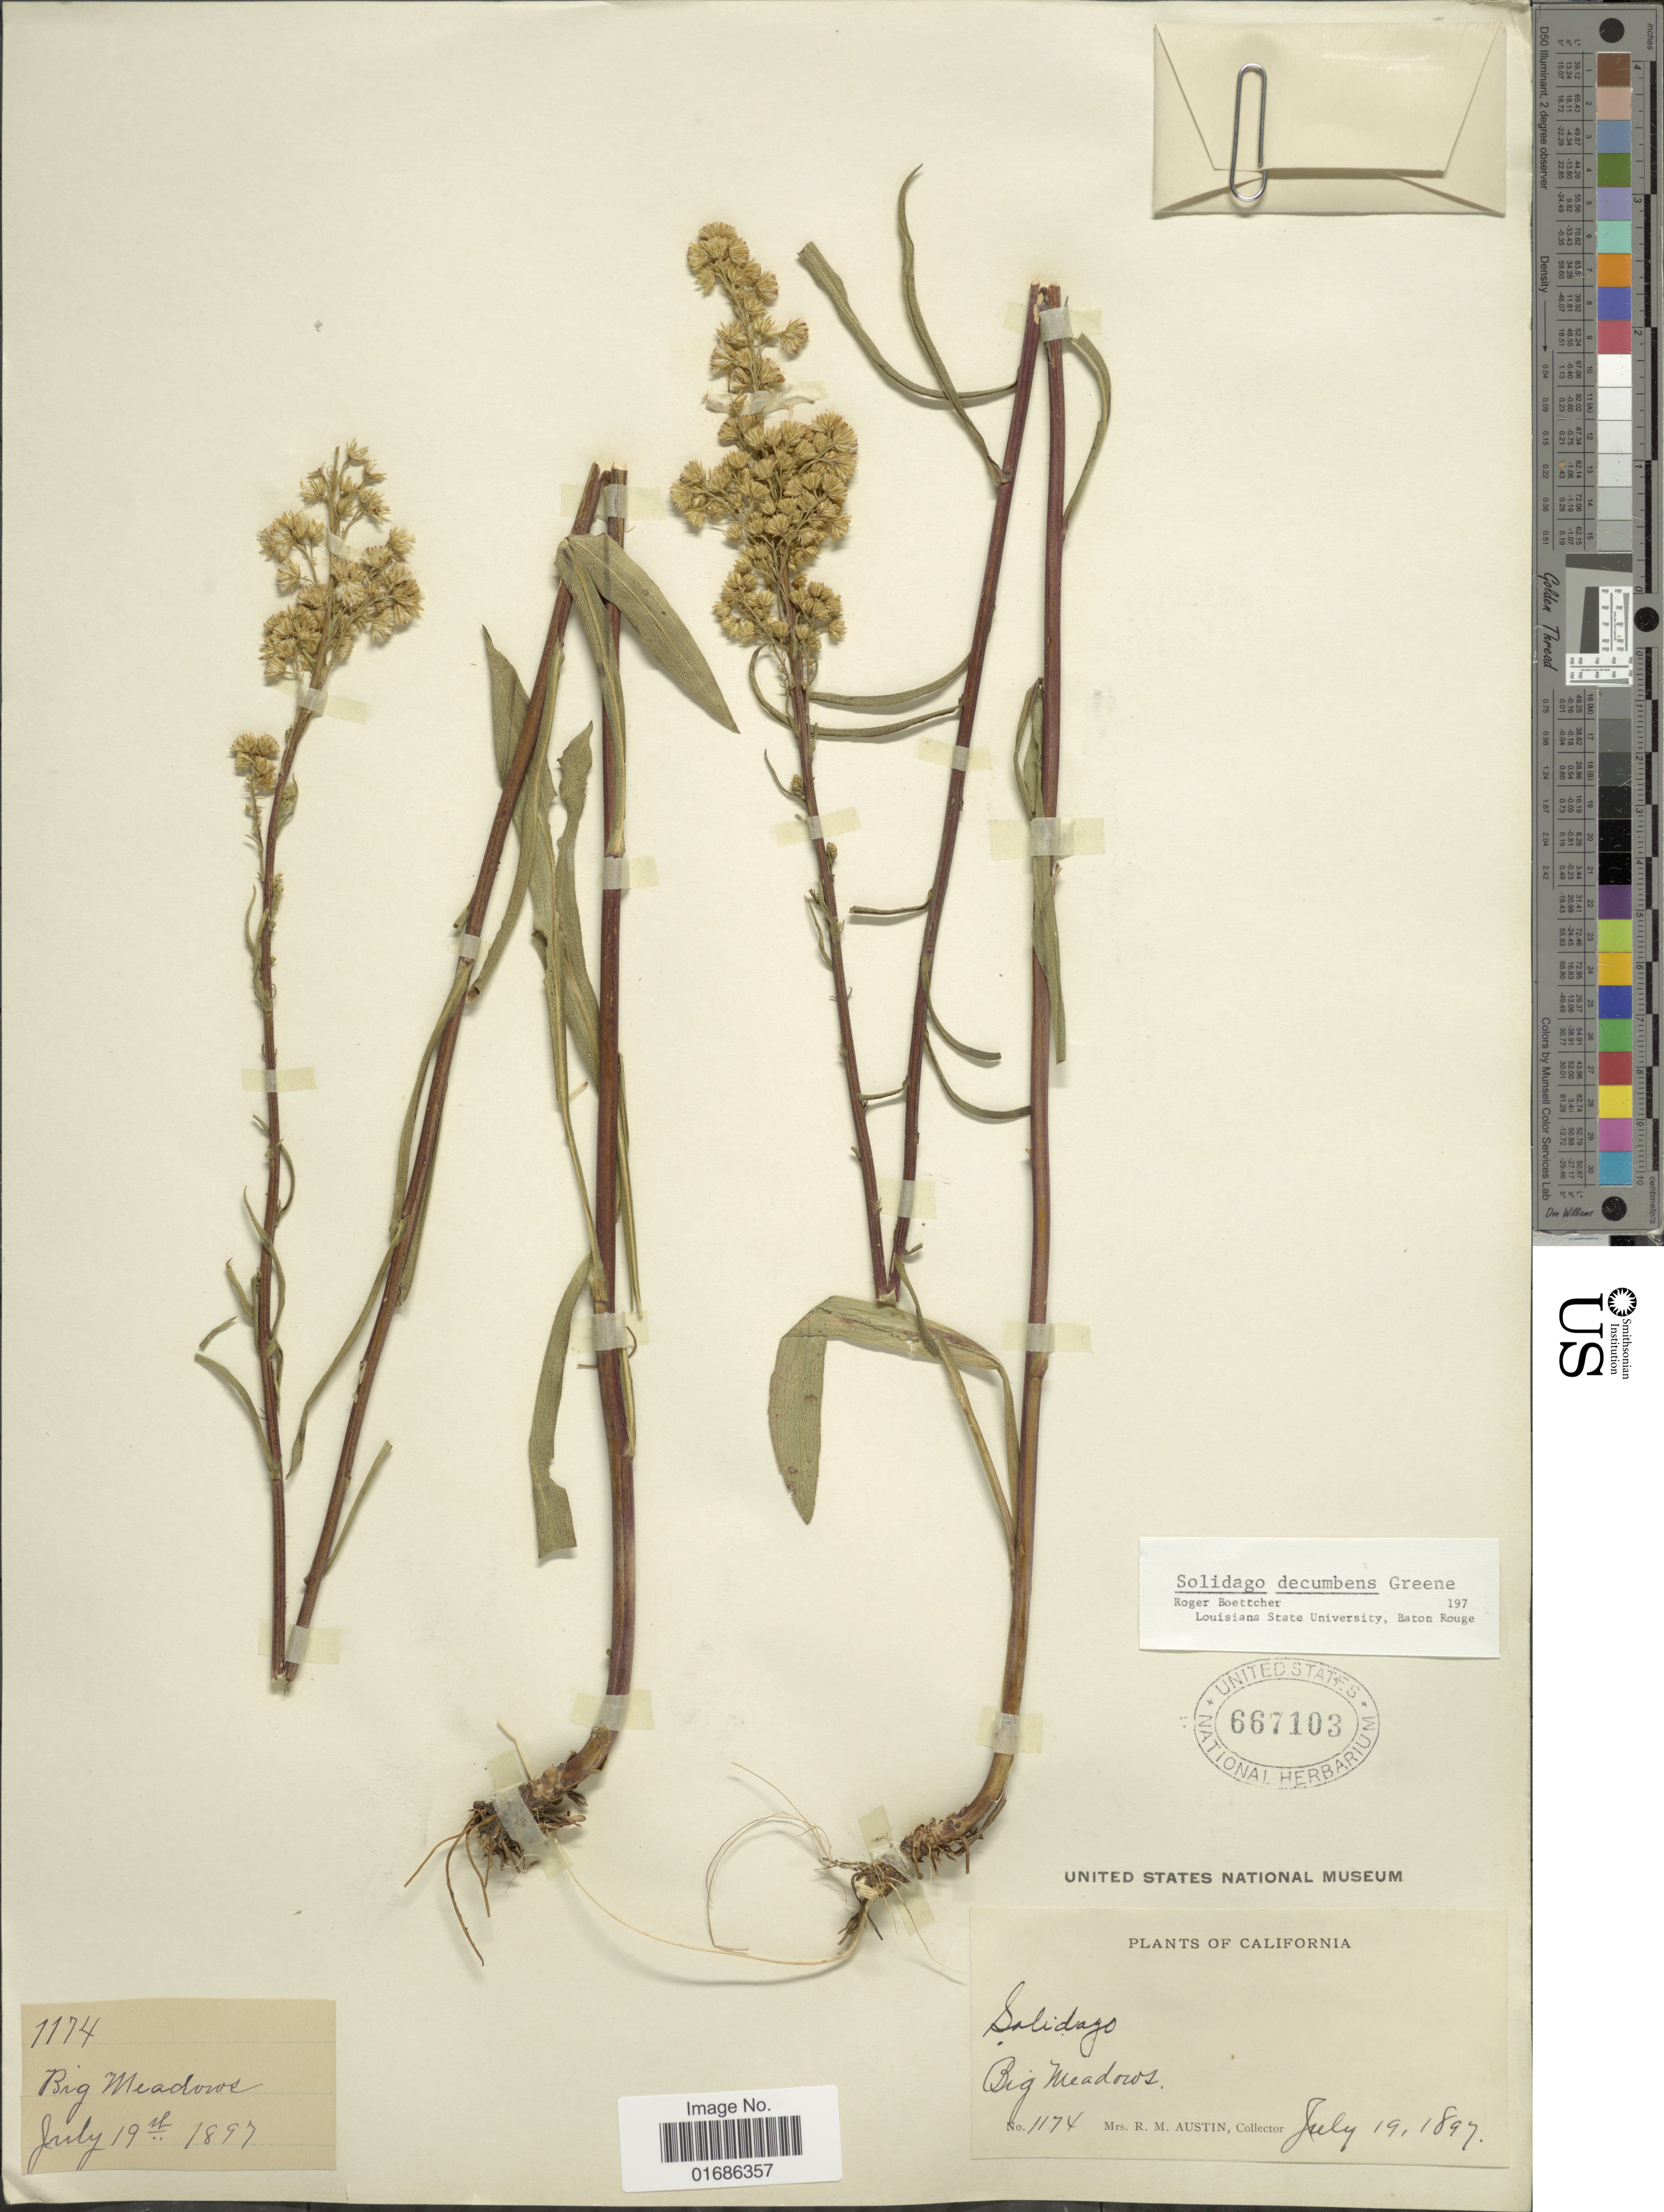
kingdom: Plantae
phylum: Tracheophyta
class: Magnoliopsida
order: Asterales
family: Asteraceae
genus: Solidago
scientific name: Solidago decumbens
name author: Greene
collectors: R. Austin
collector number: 1174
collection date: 1897-07-19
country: United States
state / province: California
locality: Big Meadwos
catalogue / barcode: US 667103